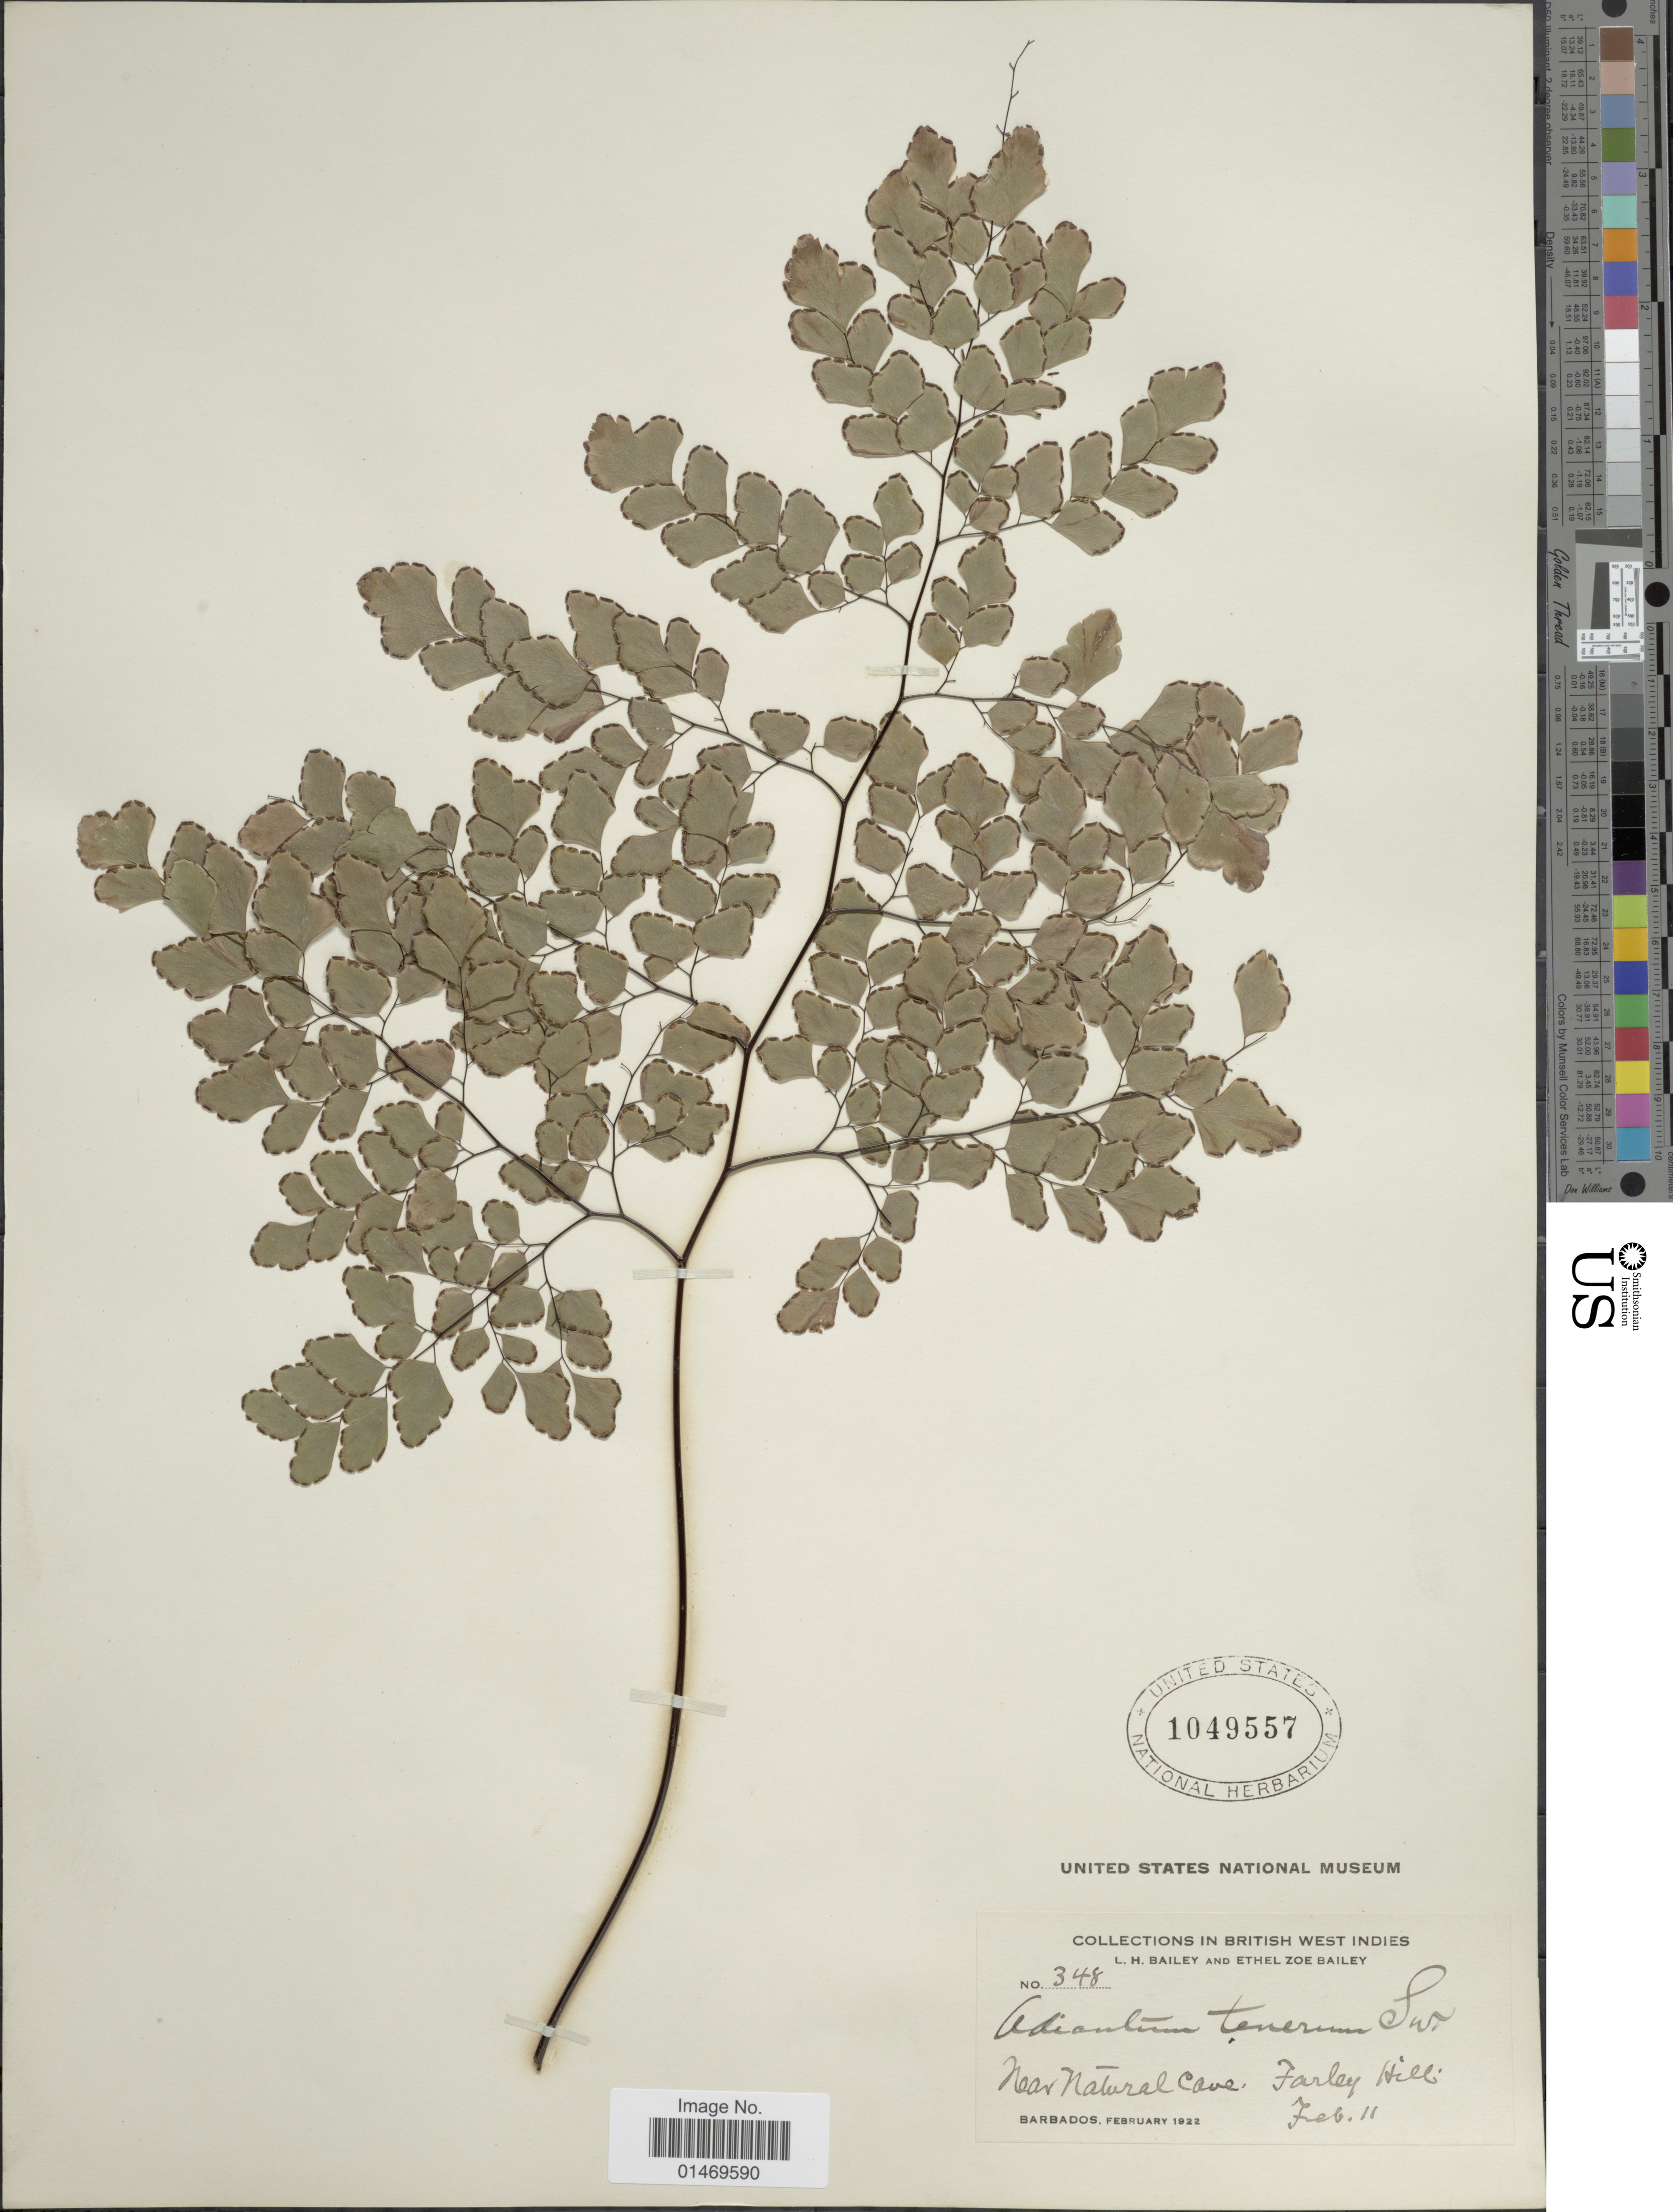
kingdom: Plantae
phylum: Tracheophyta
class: Polypodiopsida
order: Polypodiales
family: Pteridaceae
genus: Adiantum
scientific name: Adiantum tenerum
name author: Sw.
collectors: L. H. Bailey & E. Z. Bailey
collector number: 348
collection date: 1922-02-11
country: Barbados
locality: Near Natural Cave, Farley Hill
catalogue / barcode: US 1049557